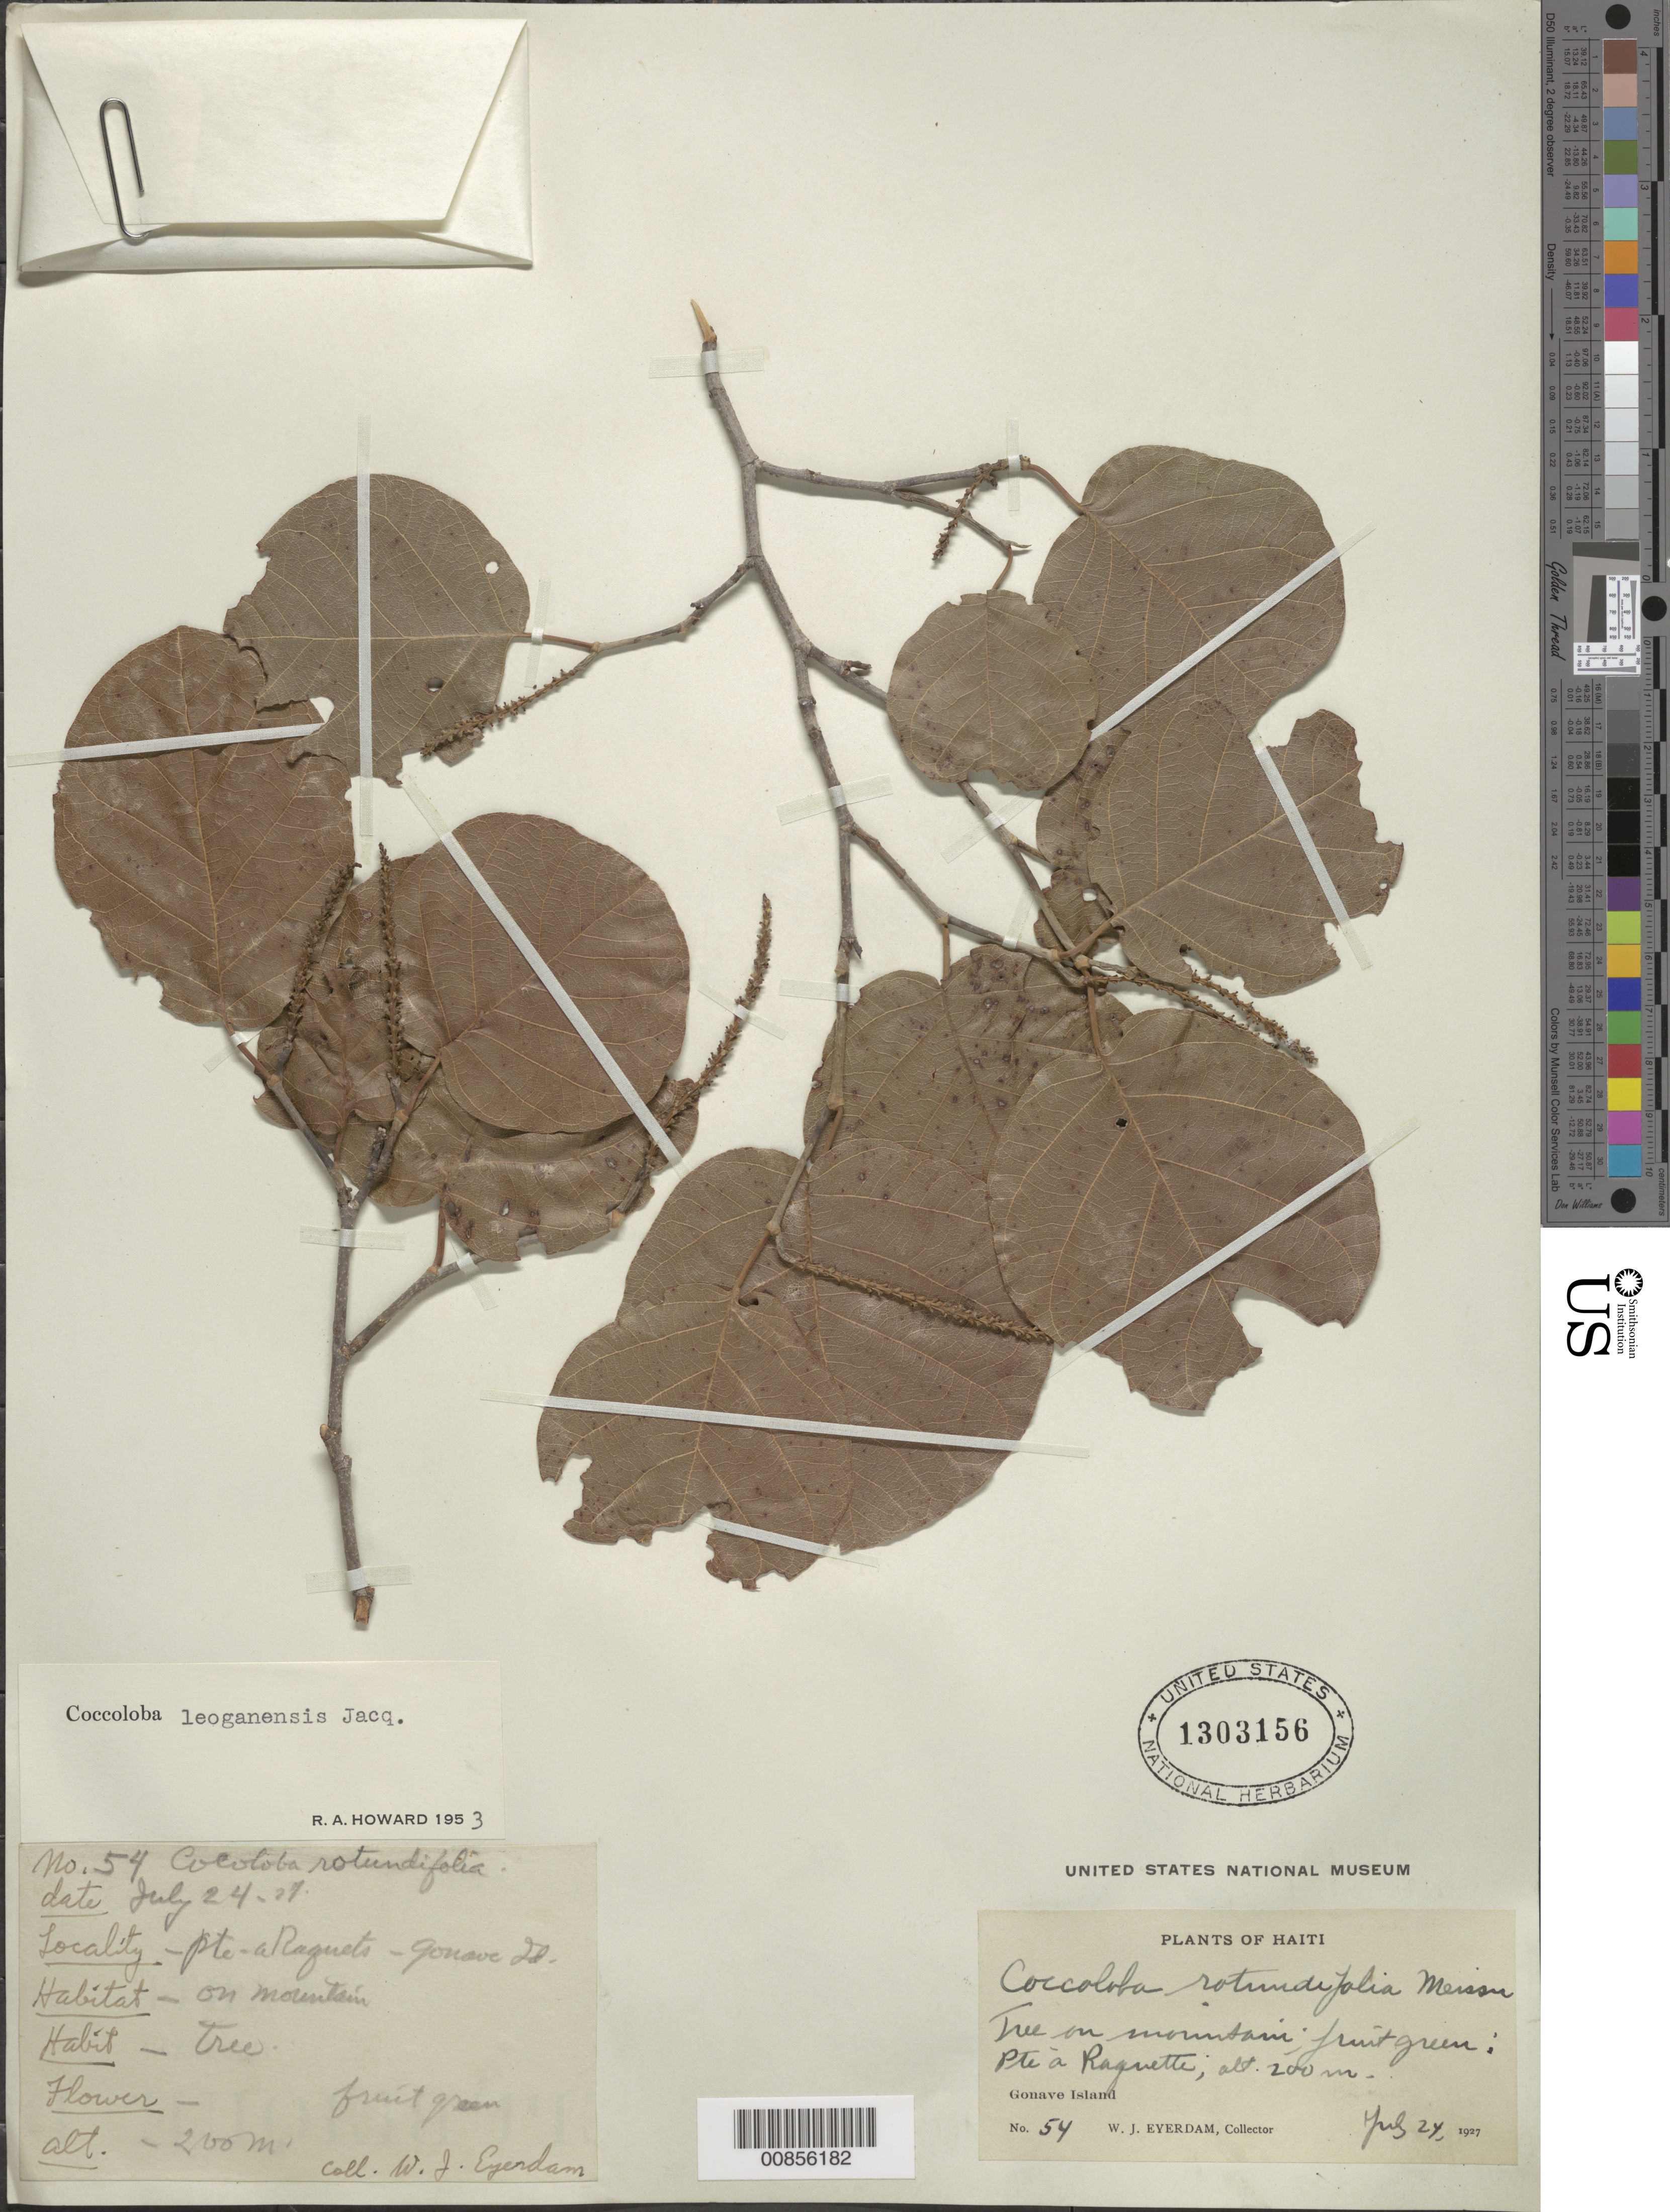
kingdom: Plantae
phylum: Tracheophyta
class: Magnoliopsida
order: Caryophyllales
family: Polygonaceae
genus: Coccoloba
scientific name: Coccoloba leoganensis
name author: Jacq.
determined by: Howard, R. A.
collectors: W. J. Eyerdam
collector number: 54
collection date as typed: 24 Jul 1927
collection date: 1927-07-24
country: Haiti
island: Gonave I.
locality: Pte-à-Raquette.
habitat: On mountain.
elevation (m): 200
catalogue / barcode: US 1303156